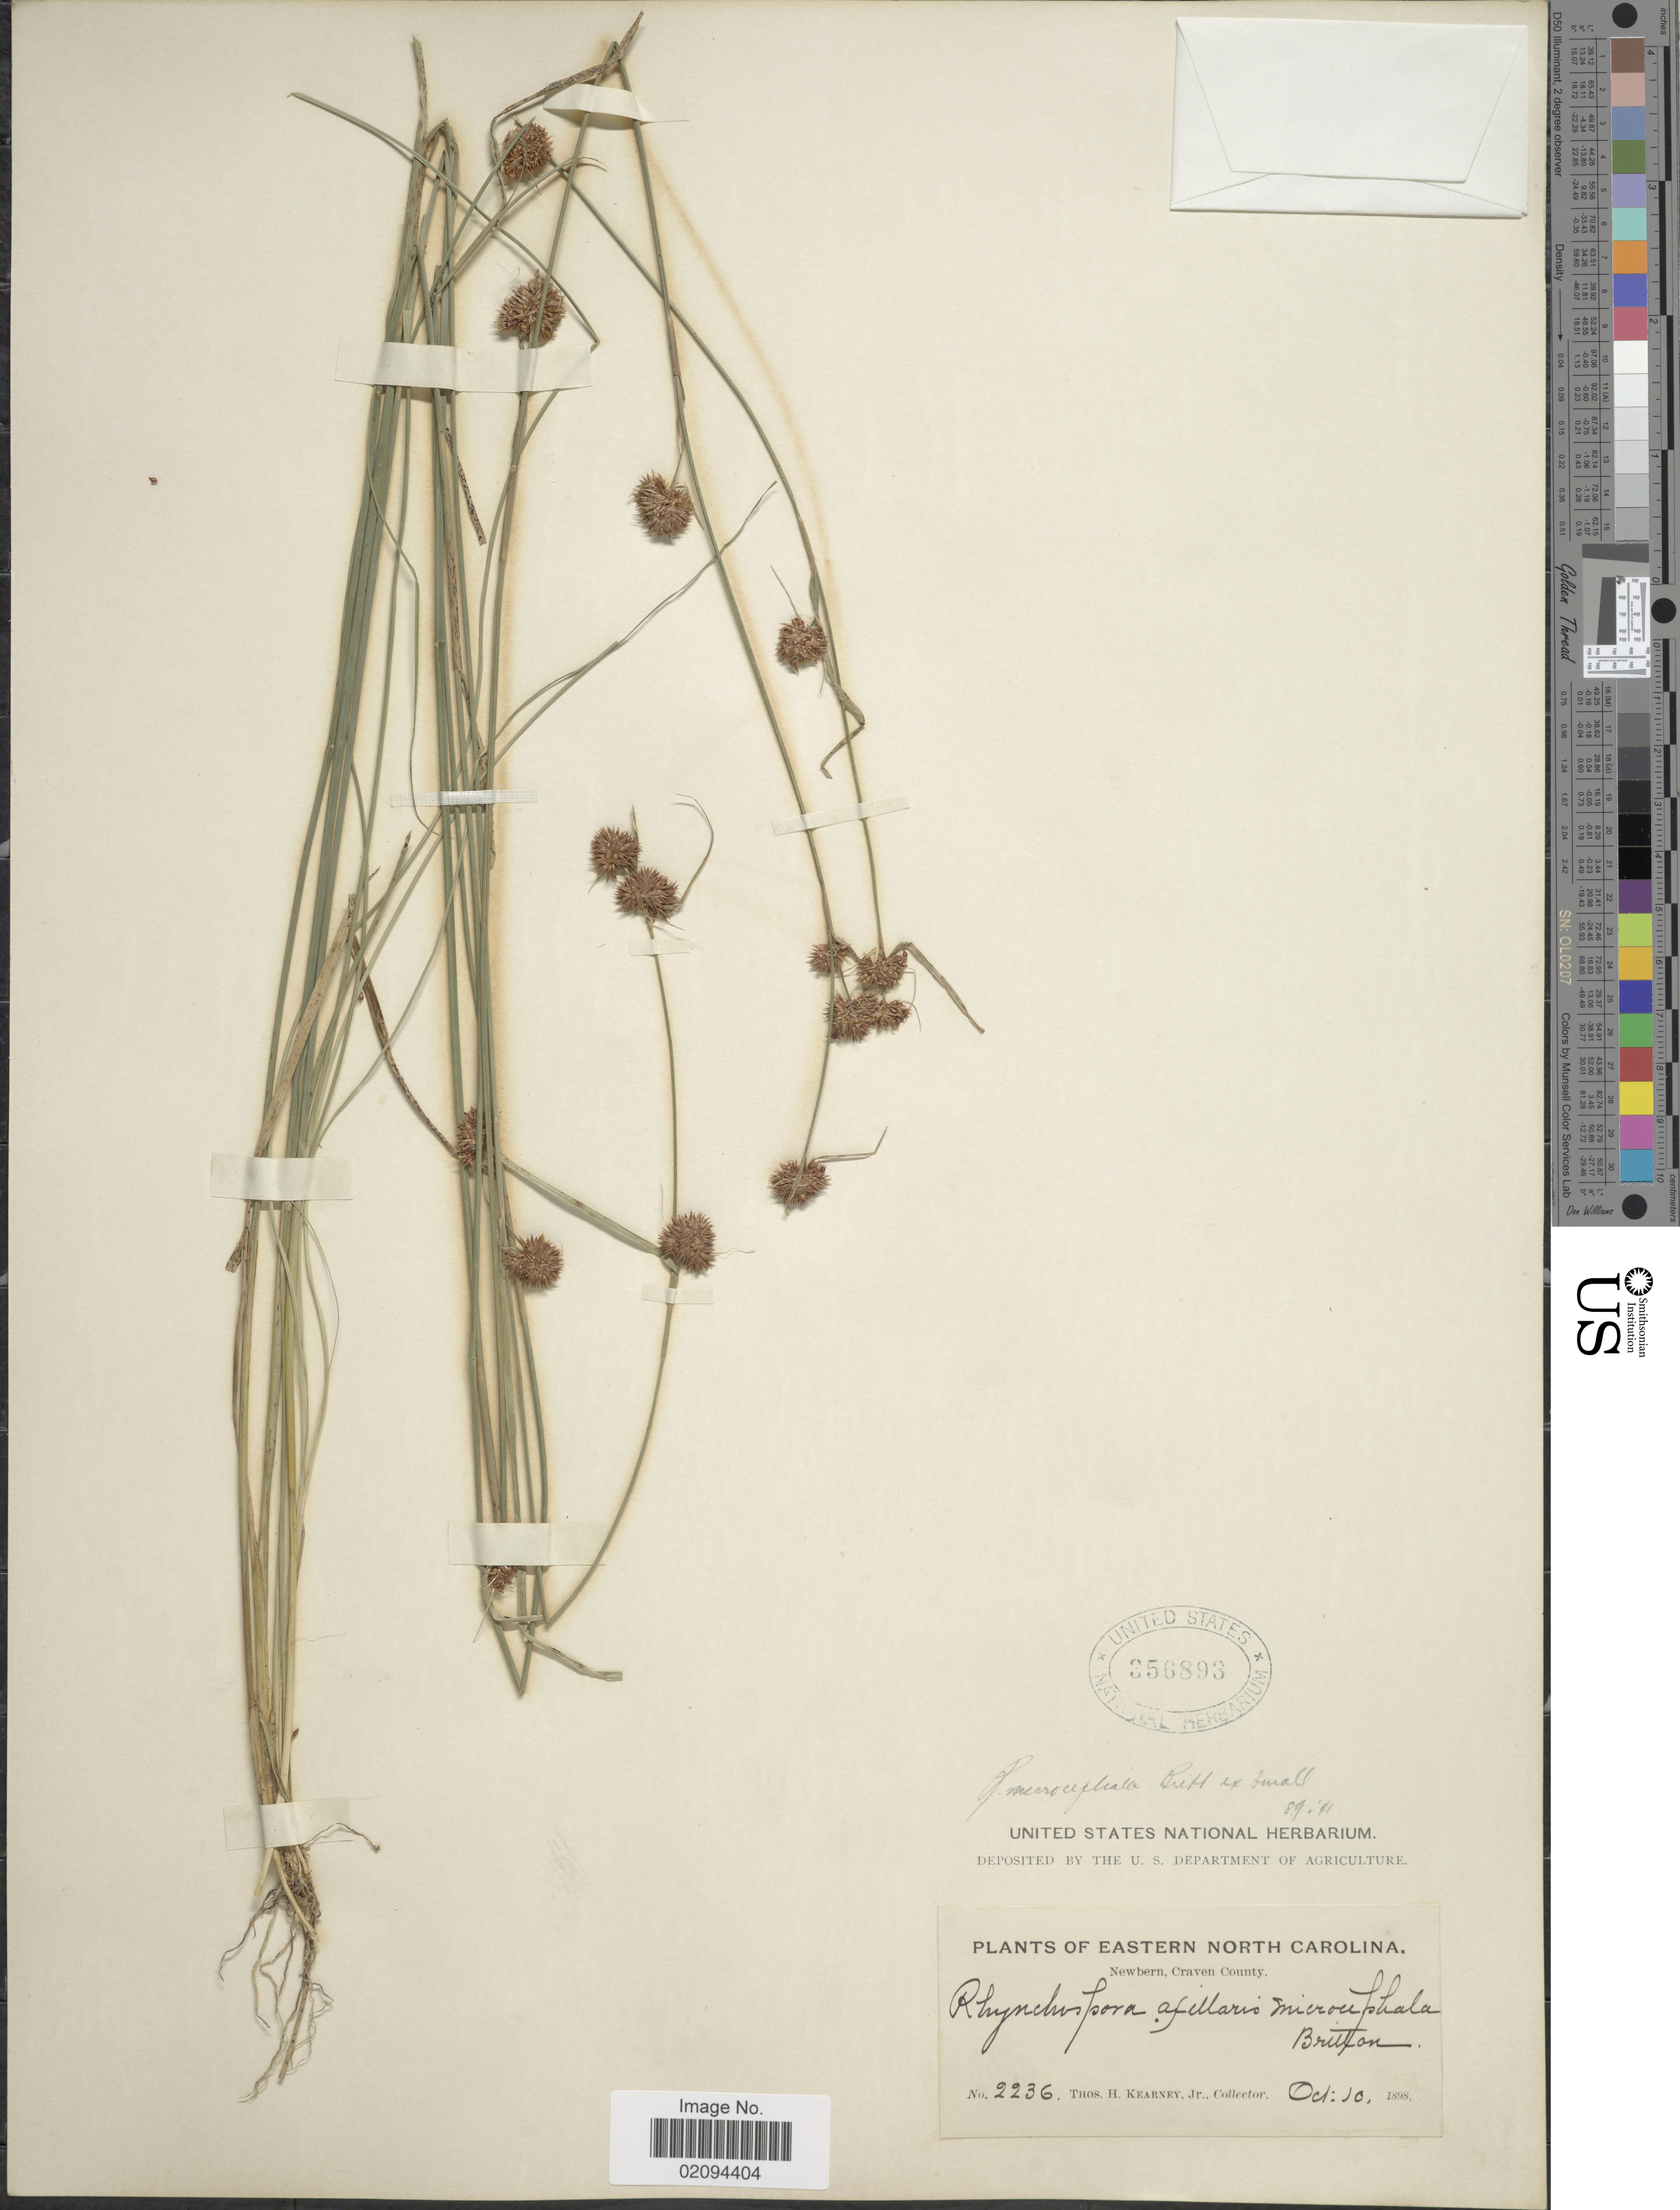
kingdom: Plantae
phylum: Tracheophyta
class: Liliopsida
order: Poales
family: Cyperaceae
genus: Rhynchospora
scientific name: Rhynchospora microcephala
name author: (Britton) Britton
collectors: T. H. Kearney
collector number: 2236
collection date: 1898-10-10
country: United States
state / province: North Carolina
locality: Eastern North Carolina. Newbern, Craven County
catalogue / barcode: US 356893